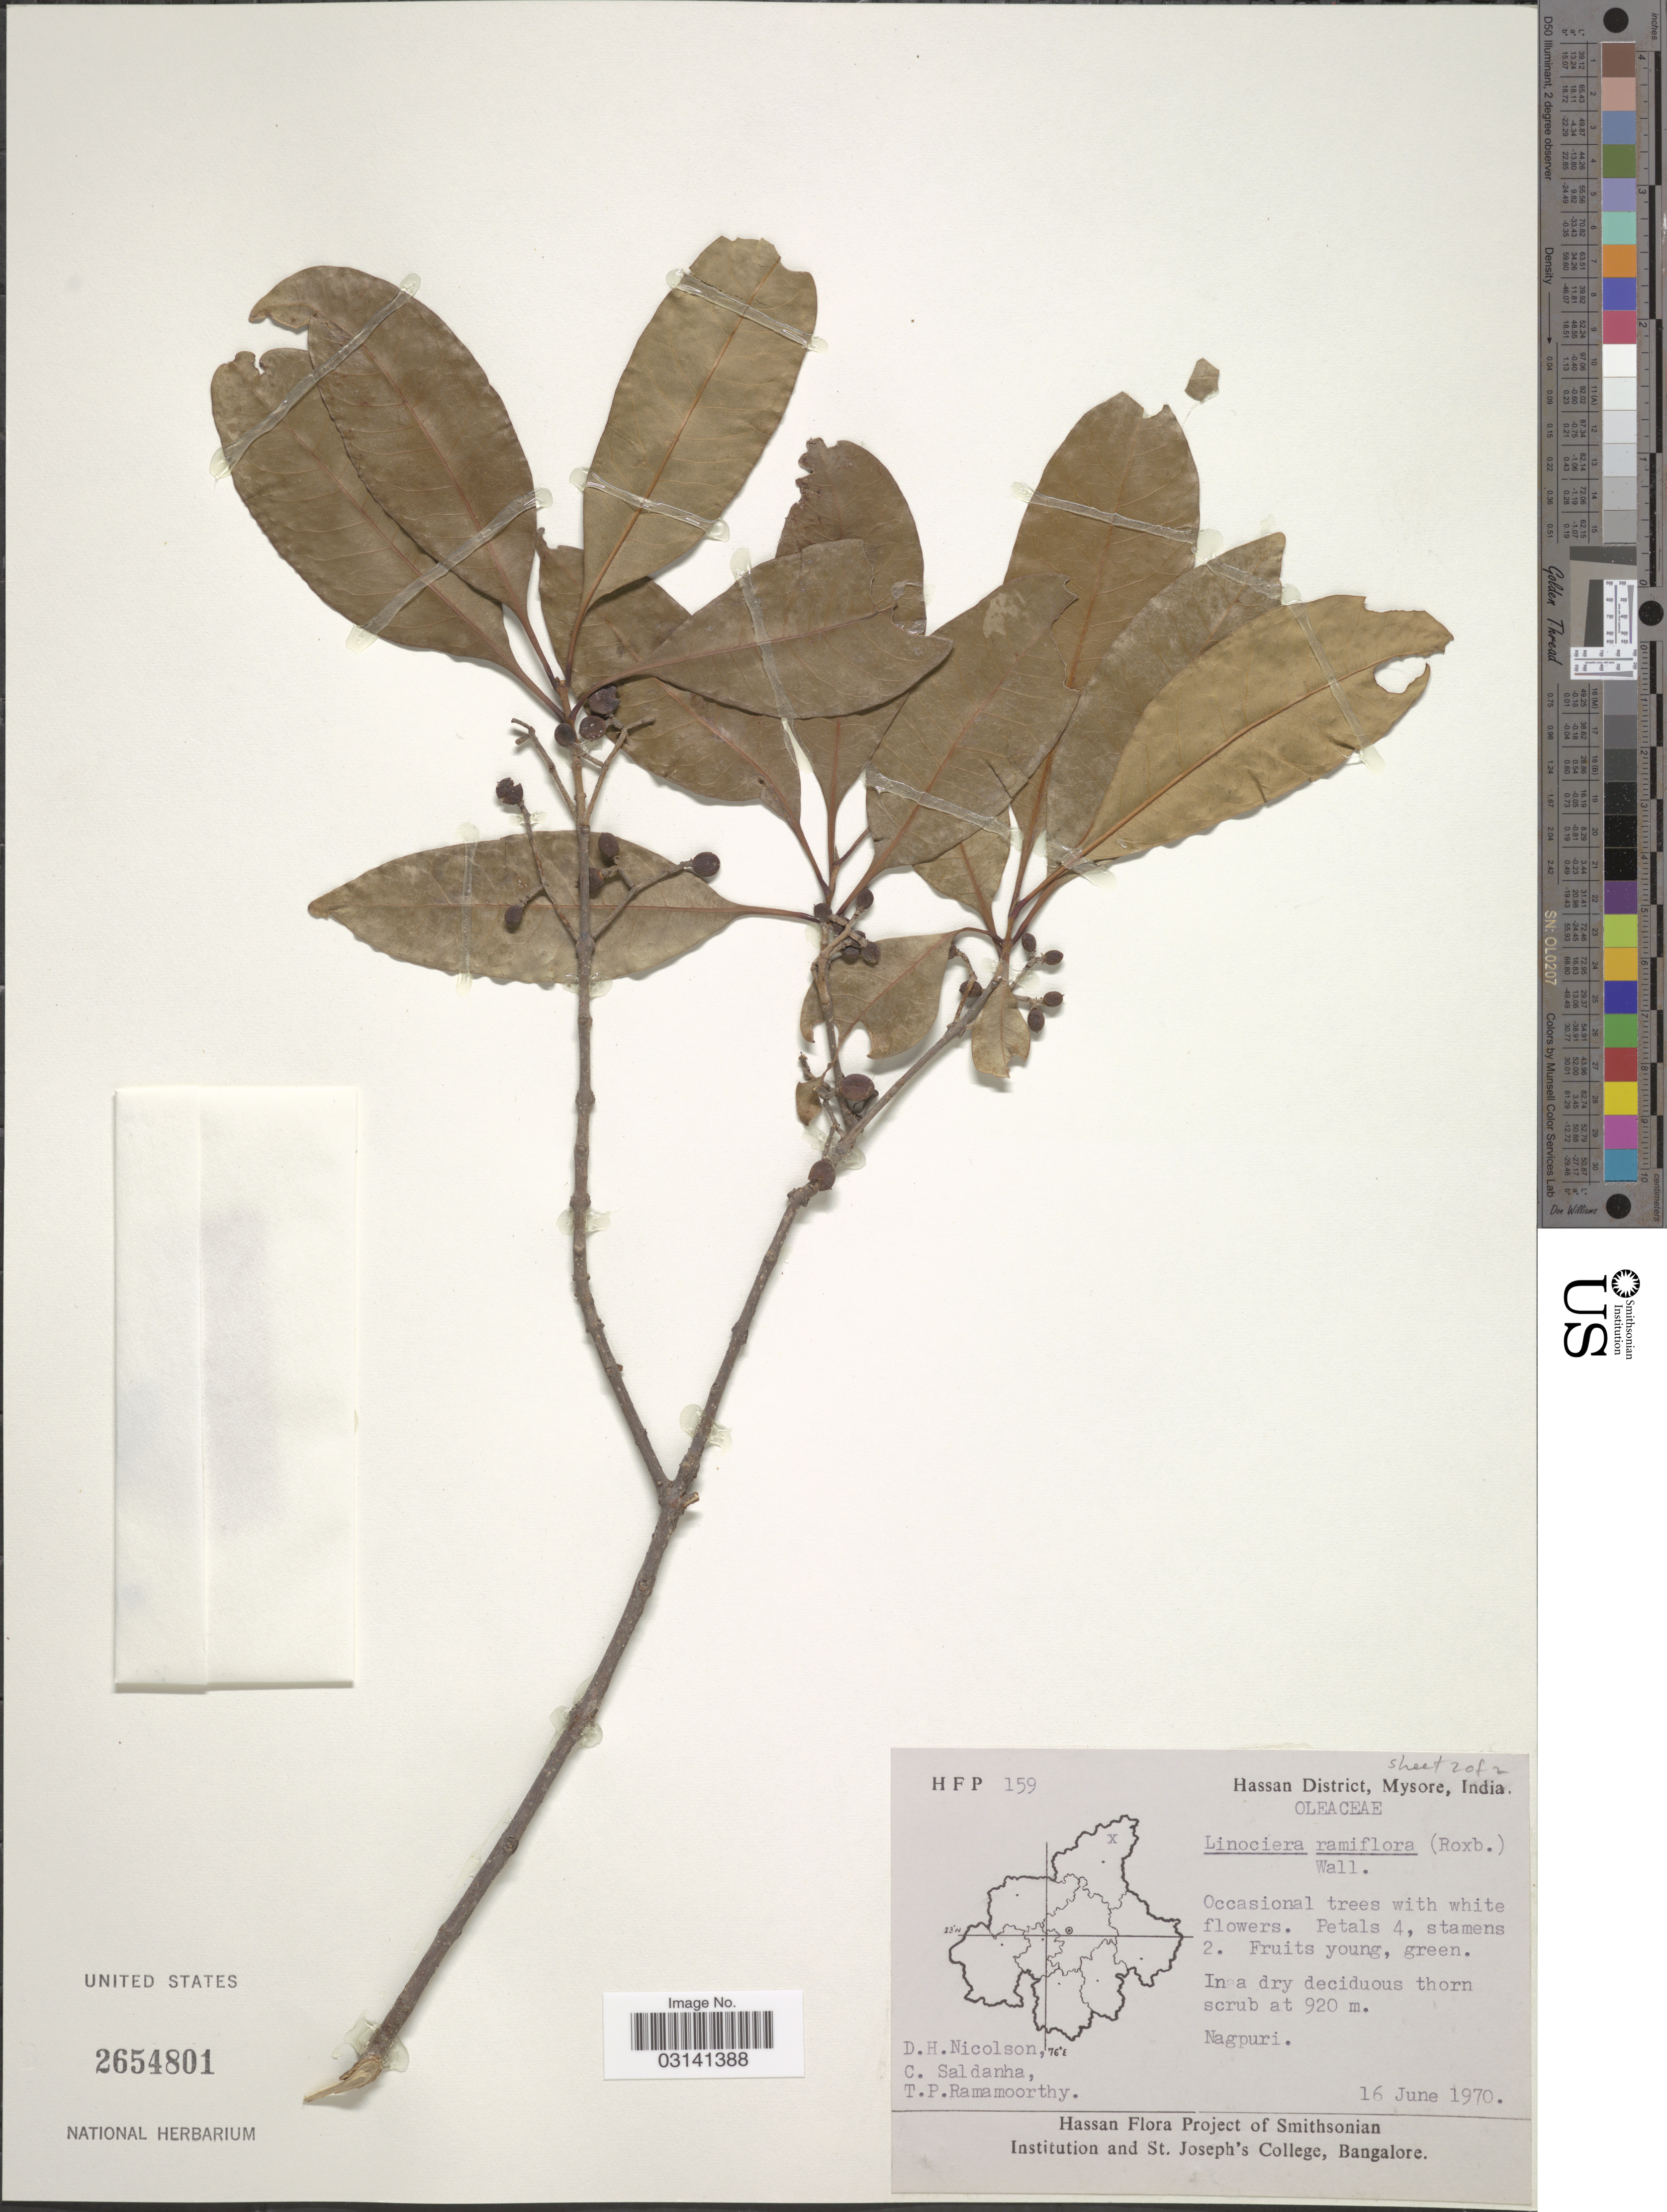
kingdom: Plantae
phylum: Tracheophyta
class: Magnoliopsida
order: Lamiales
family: Oleaceae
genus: Chionanthus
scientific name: Chionanthus ramiflorus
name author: Roxb.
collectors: D. H. Nicolson, C. Saldanha & T. P. Ramamoorthy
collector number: HFP 159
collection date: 1970-06-16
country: India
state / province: Karnataka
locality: Hassan District, Mysore. Nagpuri.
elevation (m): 920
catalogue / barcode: US 2654801